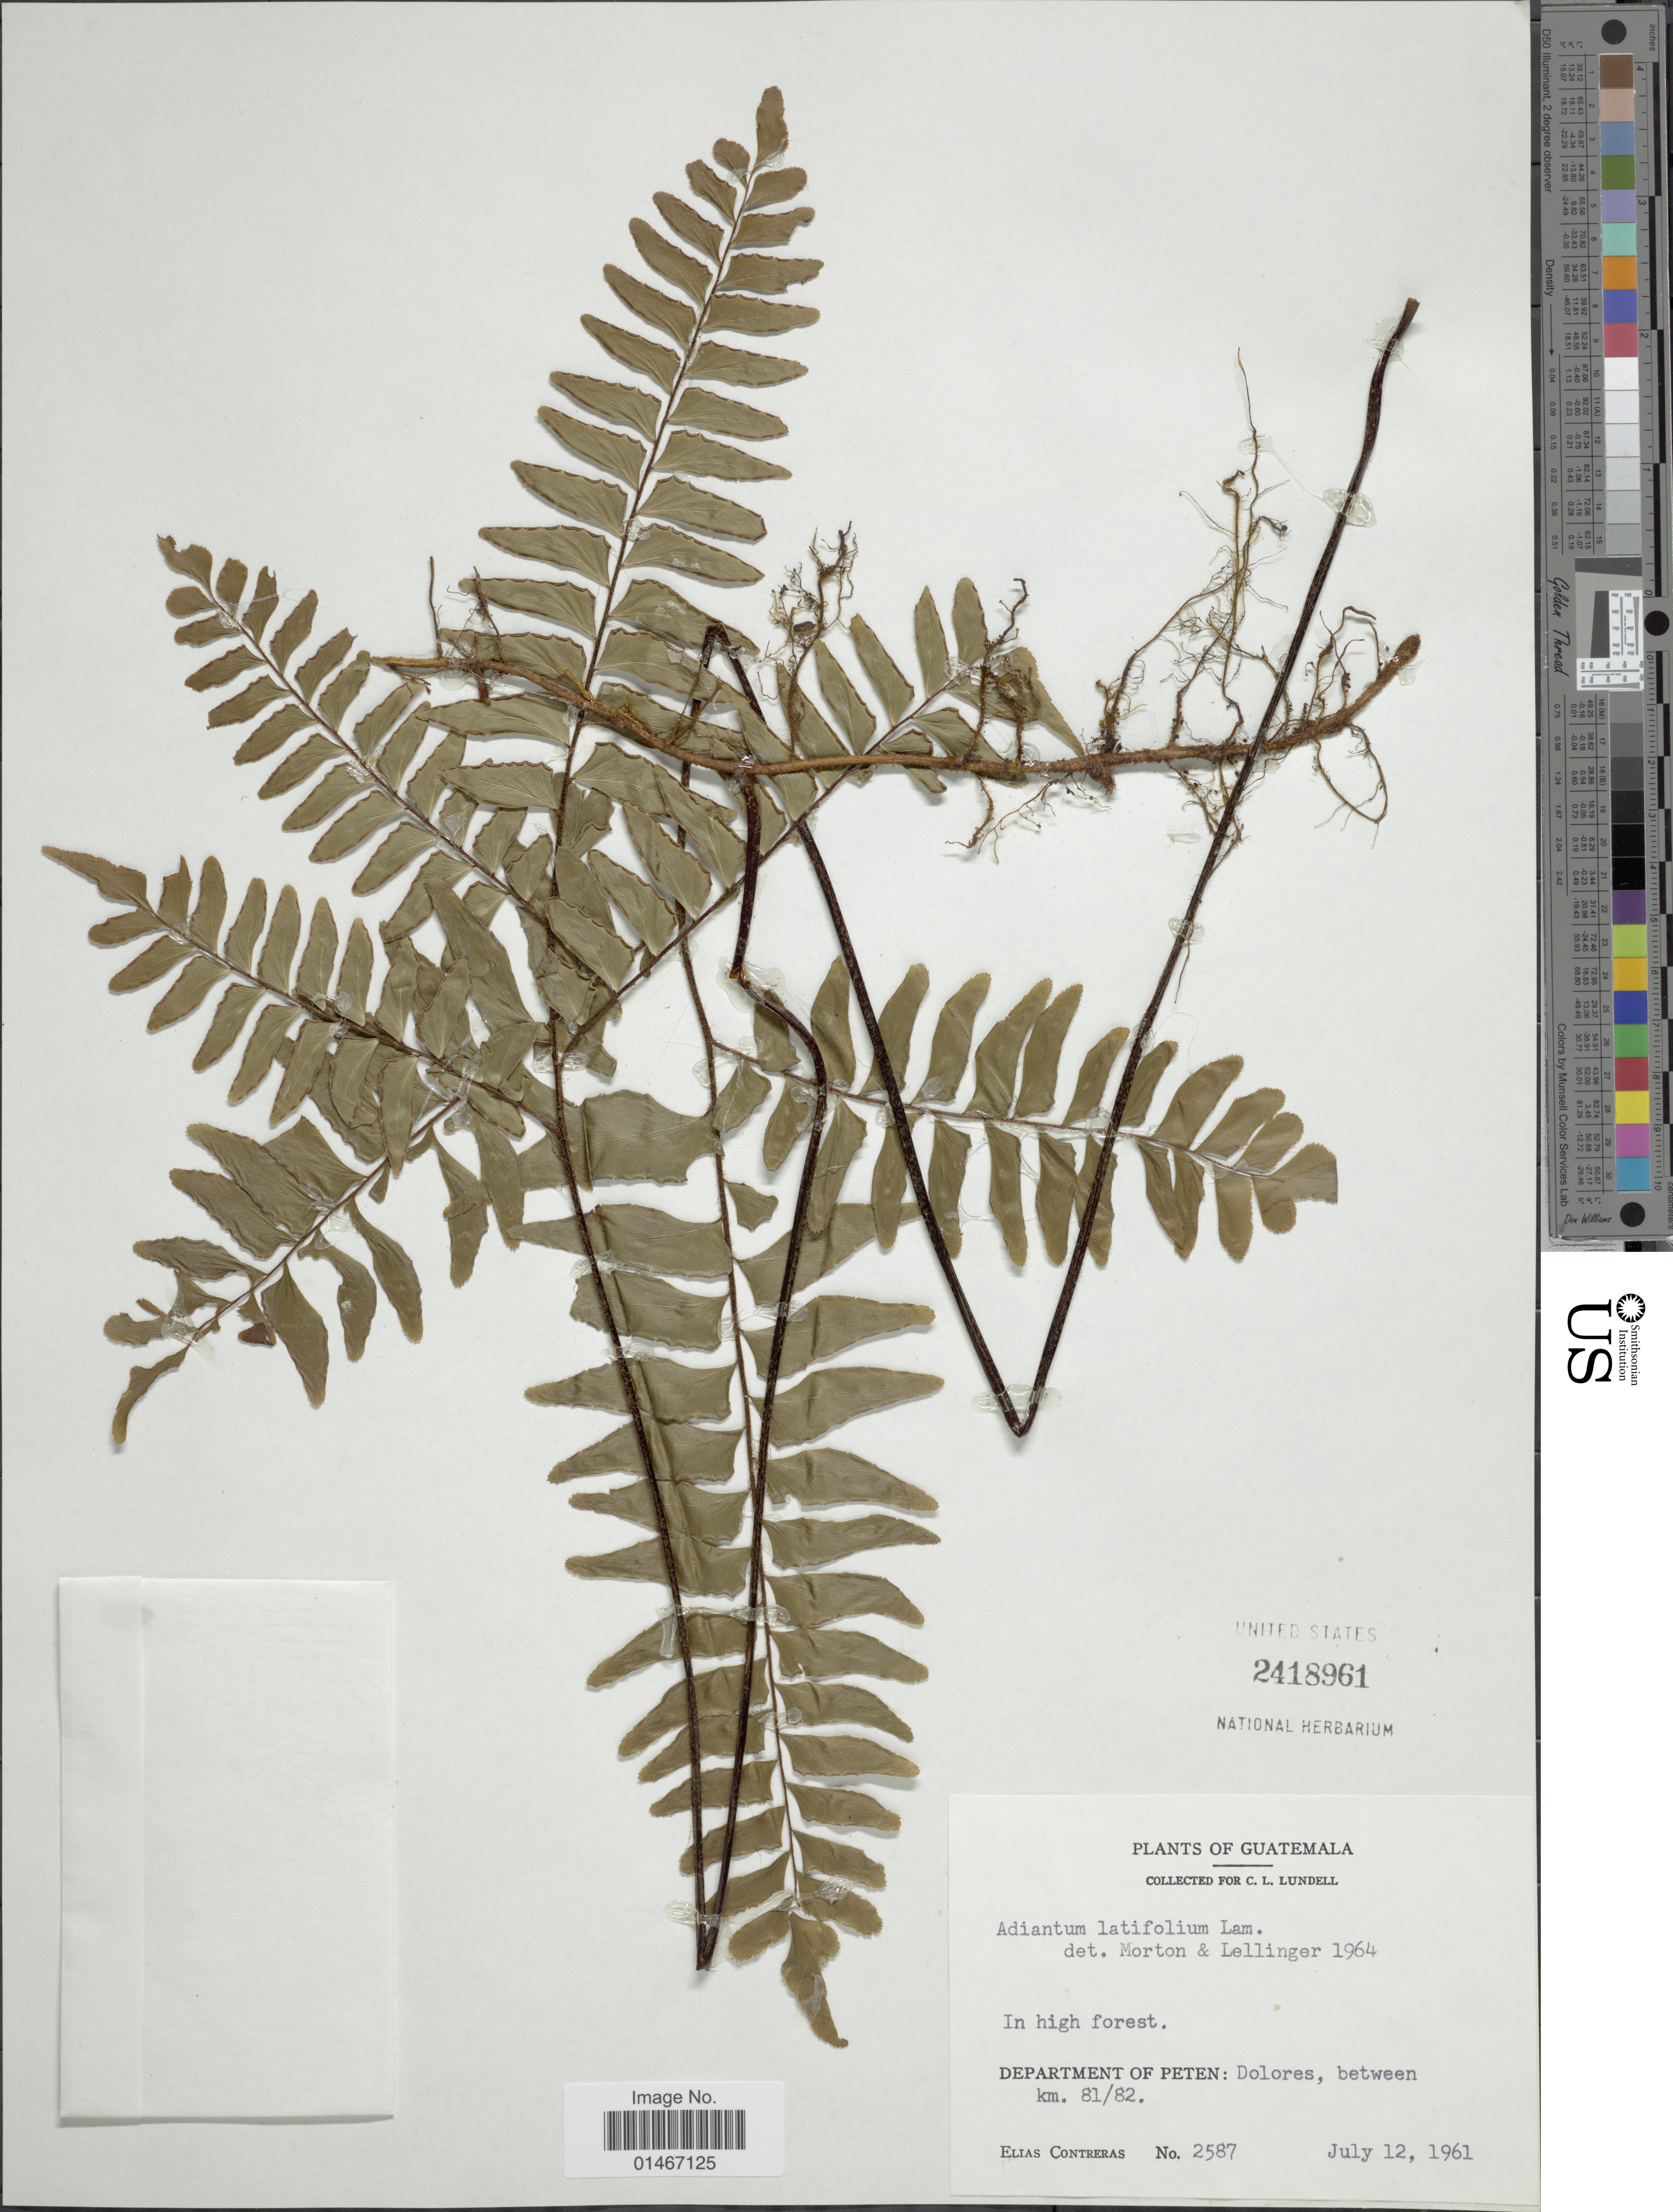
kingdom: Plantae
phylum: Tracheophyta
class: Polypodiopsida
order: Polypodiales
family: Pteridaceae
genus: Adiantum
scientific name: Adiantum latifolium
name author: Lam.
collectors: E. Contreras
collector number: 2587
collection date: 1961-07-12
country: Guatemala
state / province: El Petén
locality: Department of Peten: Dolores, between km. 81/82.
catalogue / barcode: US 2418961